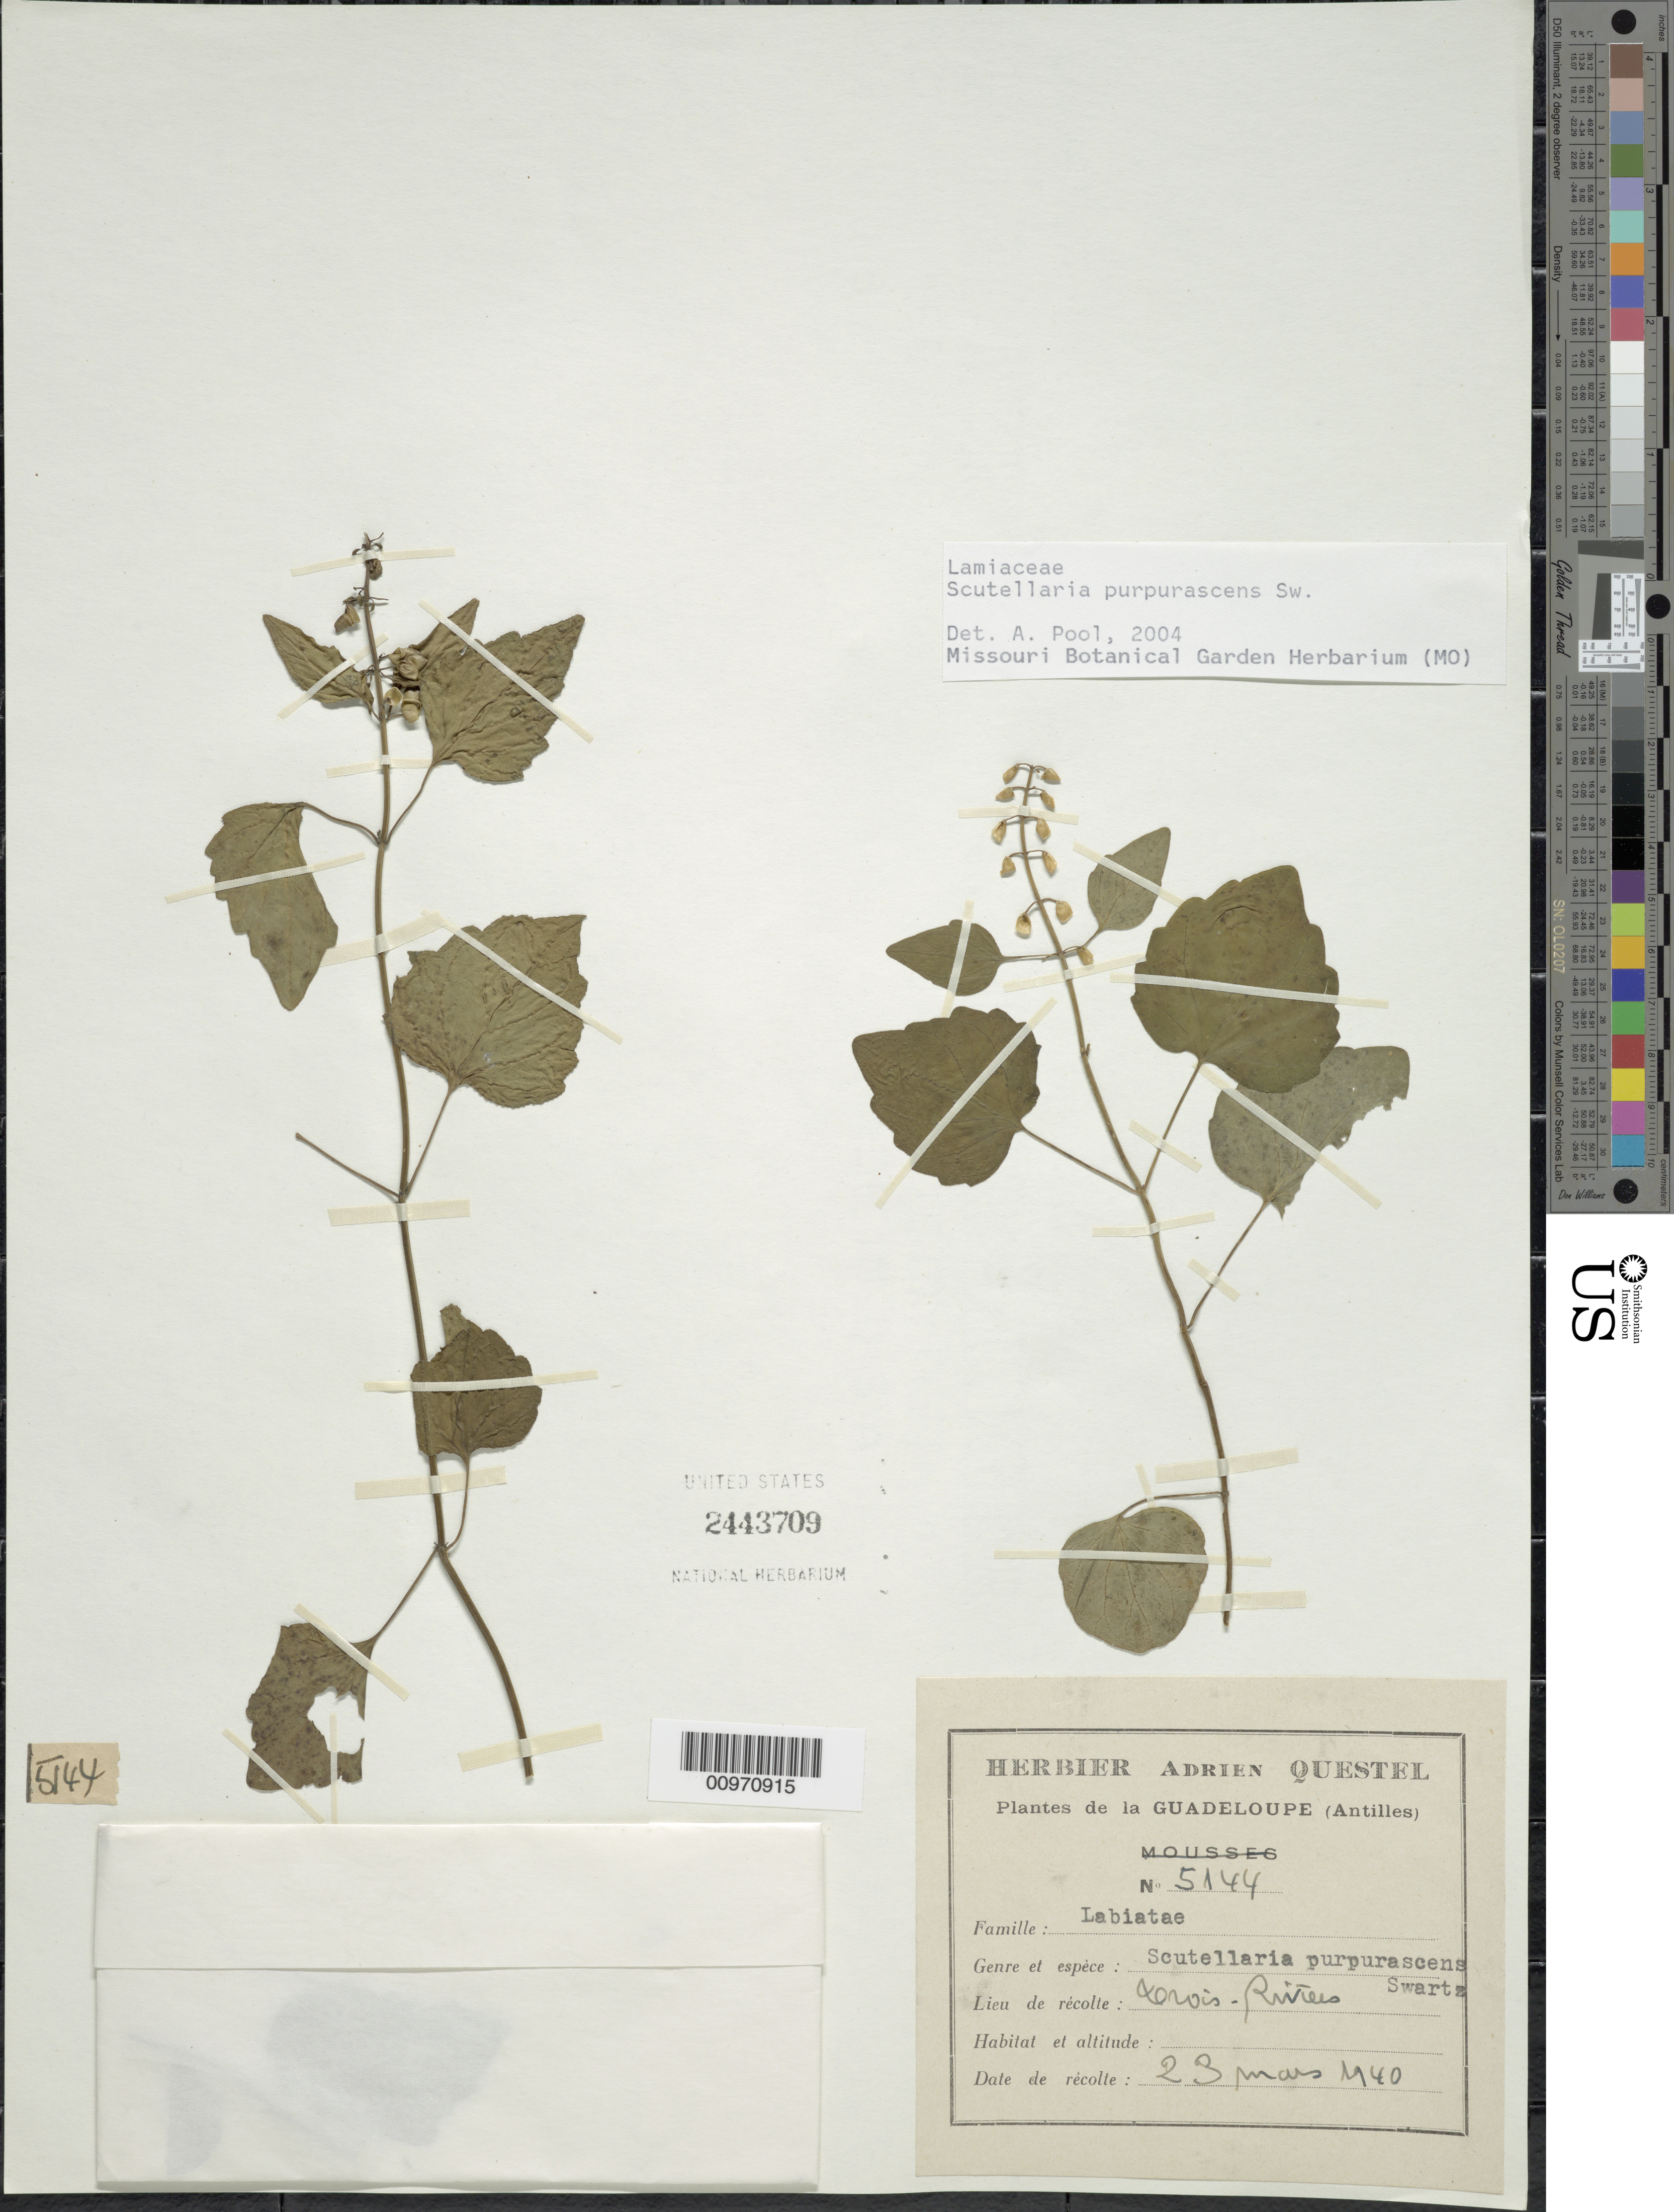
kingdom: Plantae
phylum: Tracheophyta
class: Magnoliopsida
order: Lamiales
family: Lamiaceae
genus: Scutellaria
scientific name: Scutellaria purpurascens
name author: Sw.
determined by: Pool, A., (MO), Missouri Botanical Garden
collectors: A. Questel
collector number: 5144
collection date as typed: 23 Mar 1940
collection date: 1940-03-23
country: Guadeloupe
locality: Trois Rivières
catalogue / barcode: US 2443709